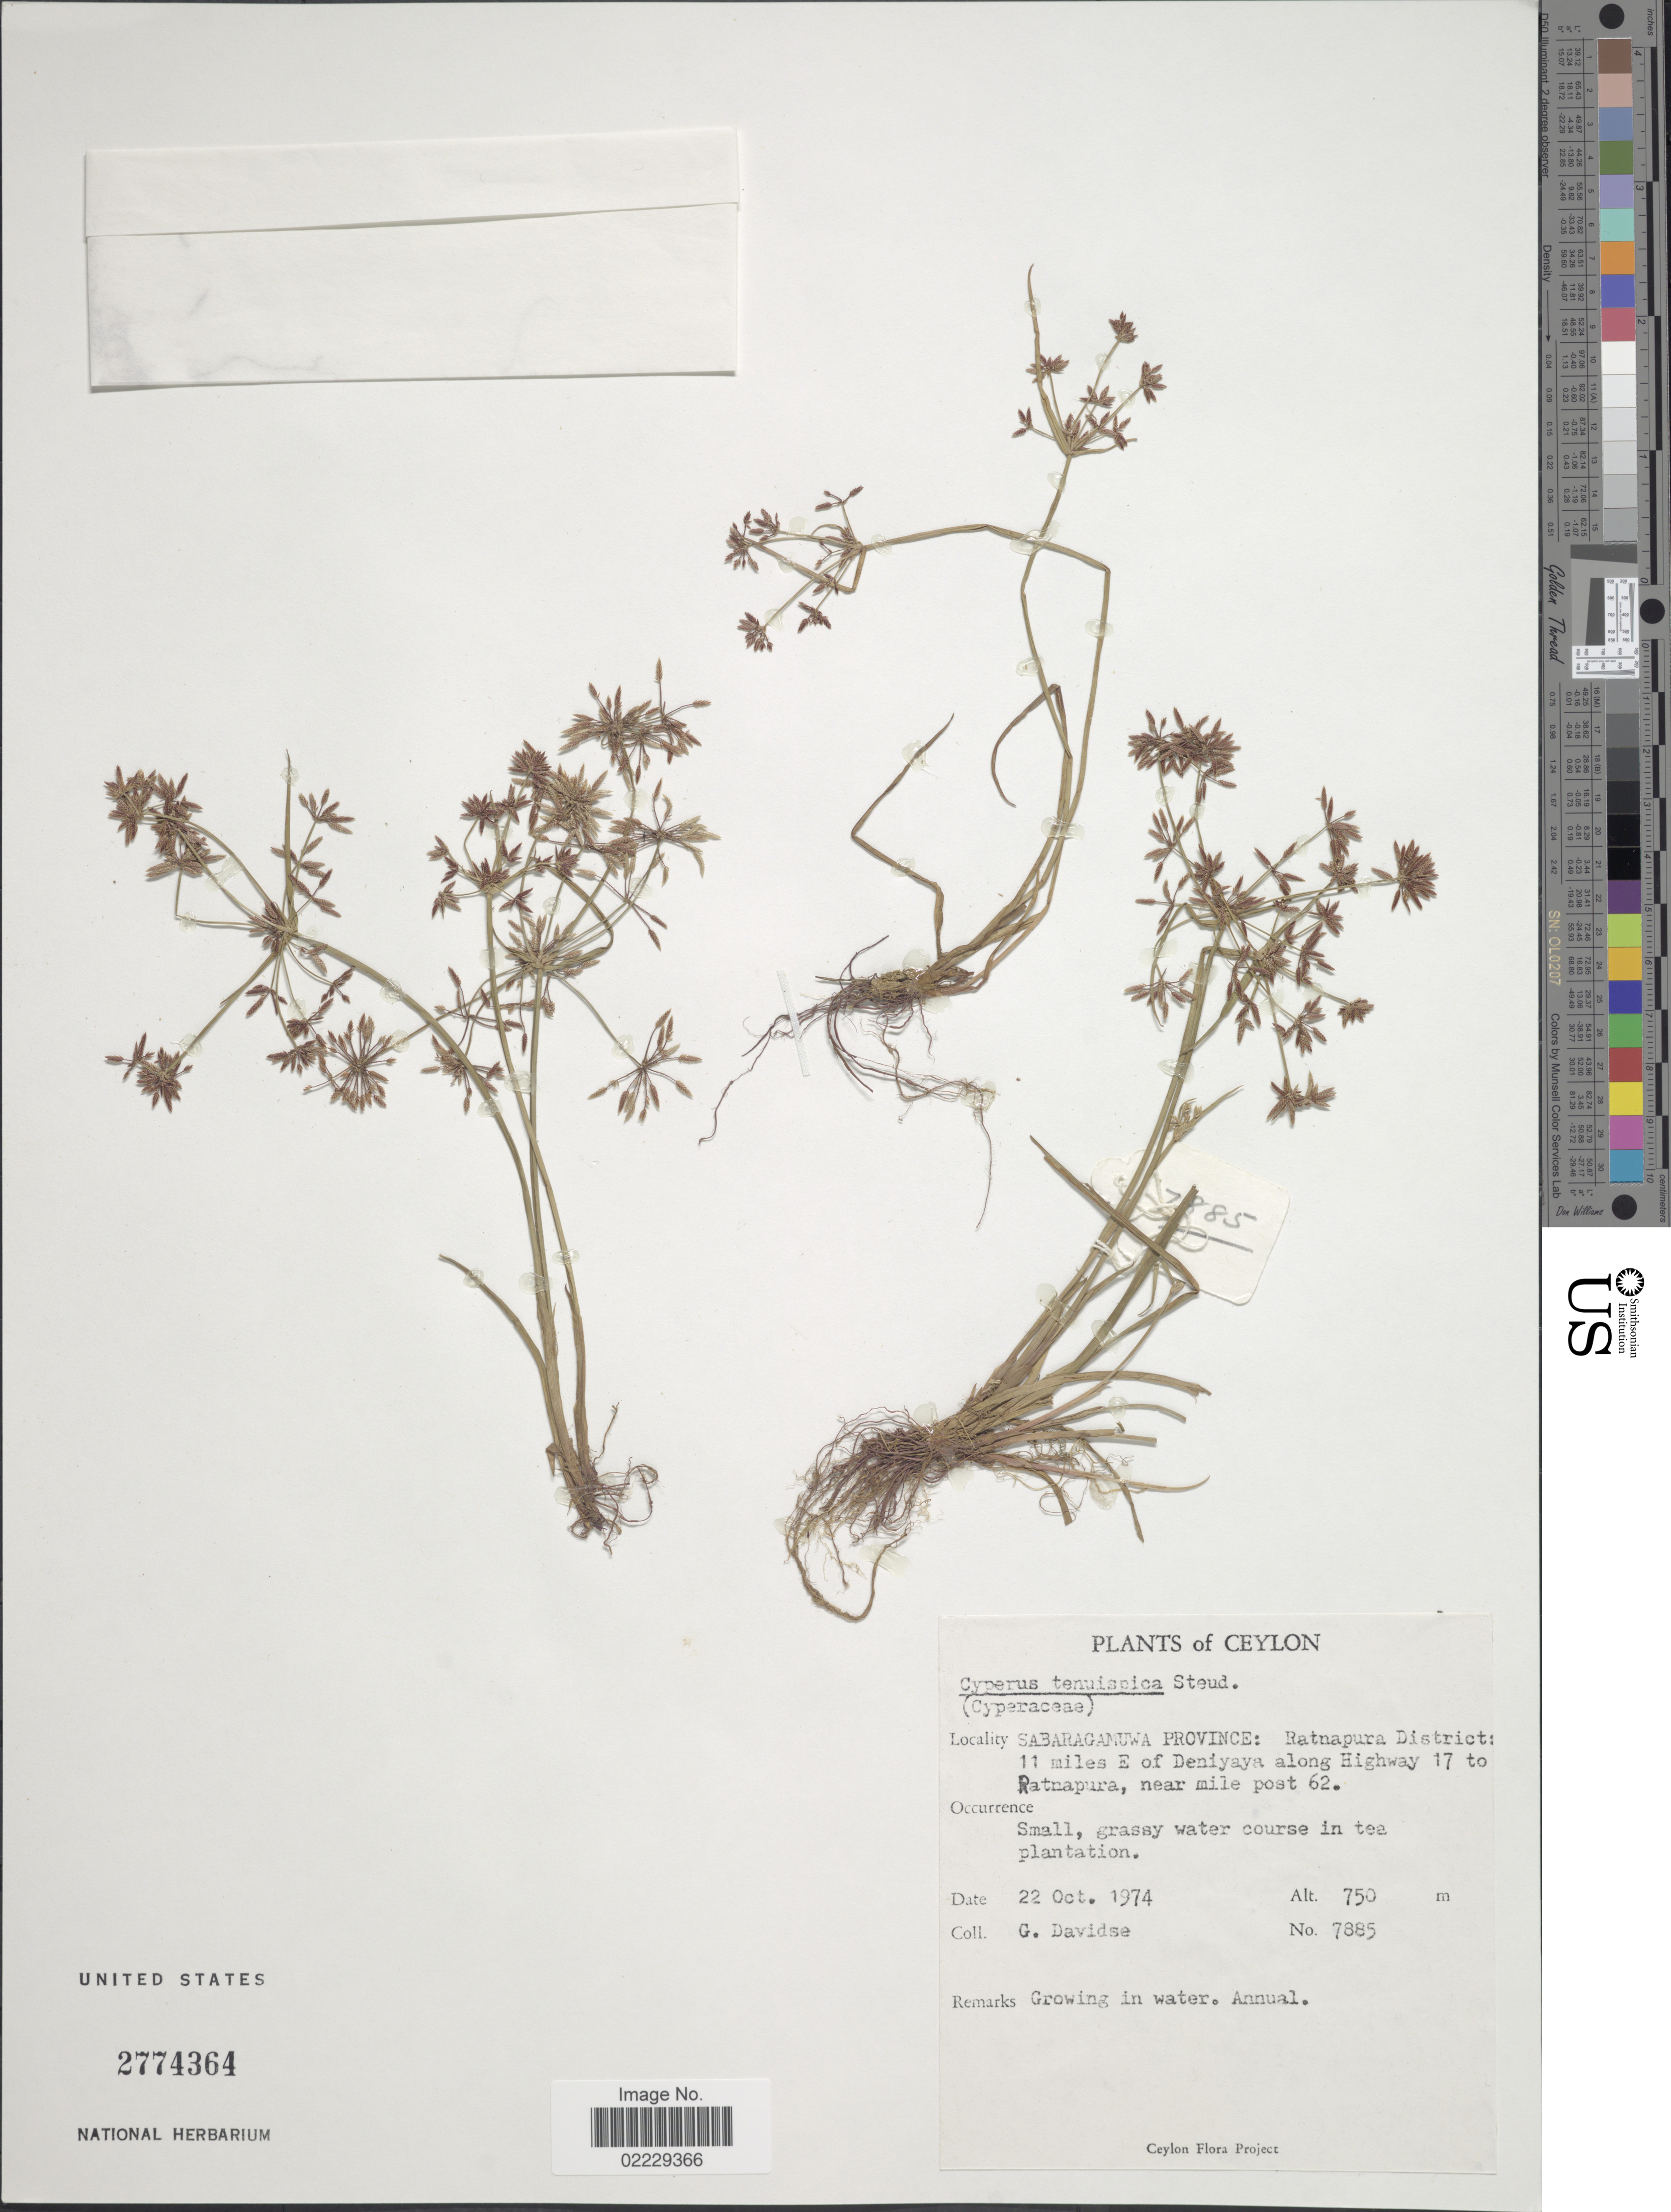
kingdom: Plantae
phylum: Tracheophyta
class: Liliopsida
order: Poales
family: Cyperaceae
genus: Cyperus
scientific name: Cyperus tenuispica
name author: Steud.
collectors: G. Davidse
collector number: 7885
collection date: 1974-10-22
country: Sri Lanka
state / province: Sabaragamuwa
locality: Ceylon, Ratnapura District: 11 miles E of Deniyaya along Highway 17 to Ratnapura, near mile post 62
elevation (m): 750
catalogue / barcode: US 2774364